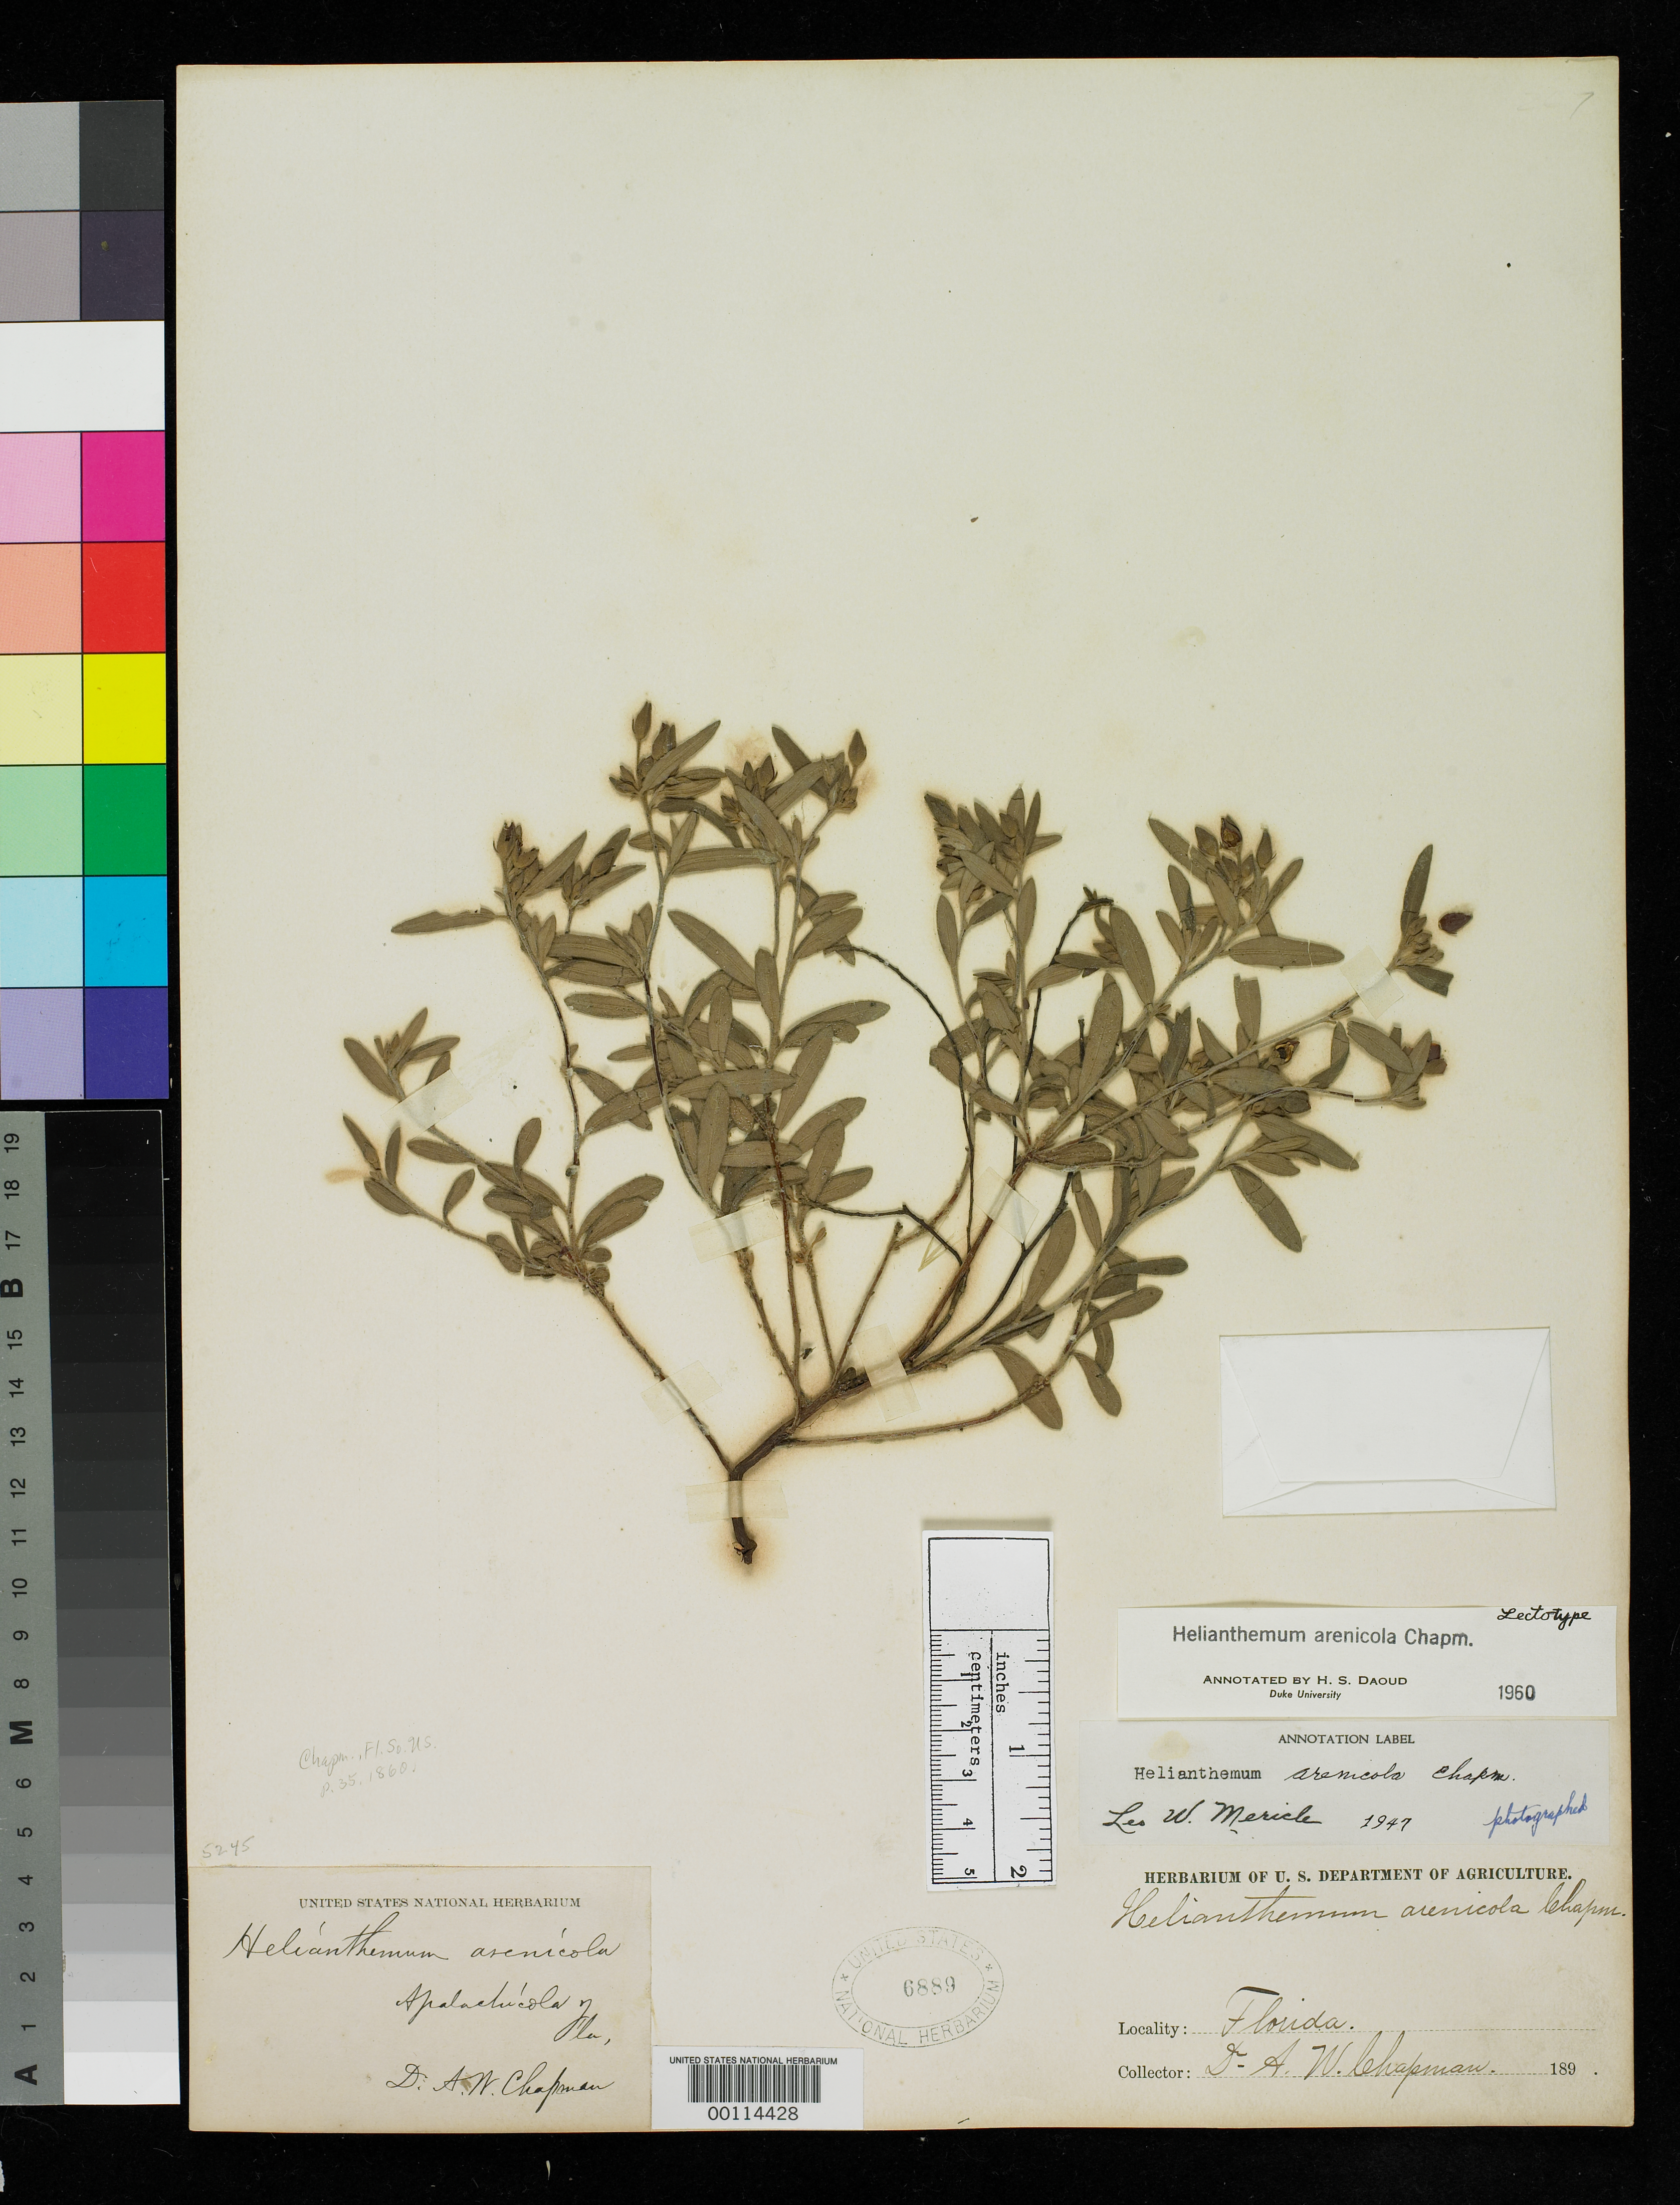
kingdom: Plantae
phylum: Tracheophyta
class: Magnoliopsida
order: Malvales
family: Cistaceae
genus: Helianthemum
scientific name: Helianthemum arenicola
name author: Chapm.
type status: Lectotype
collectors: A. W. Chapman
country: United States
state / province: Florida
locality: Apalachicola.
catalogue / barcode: US 6889